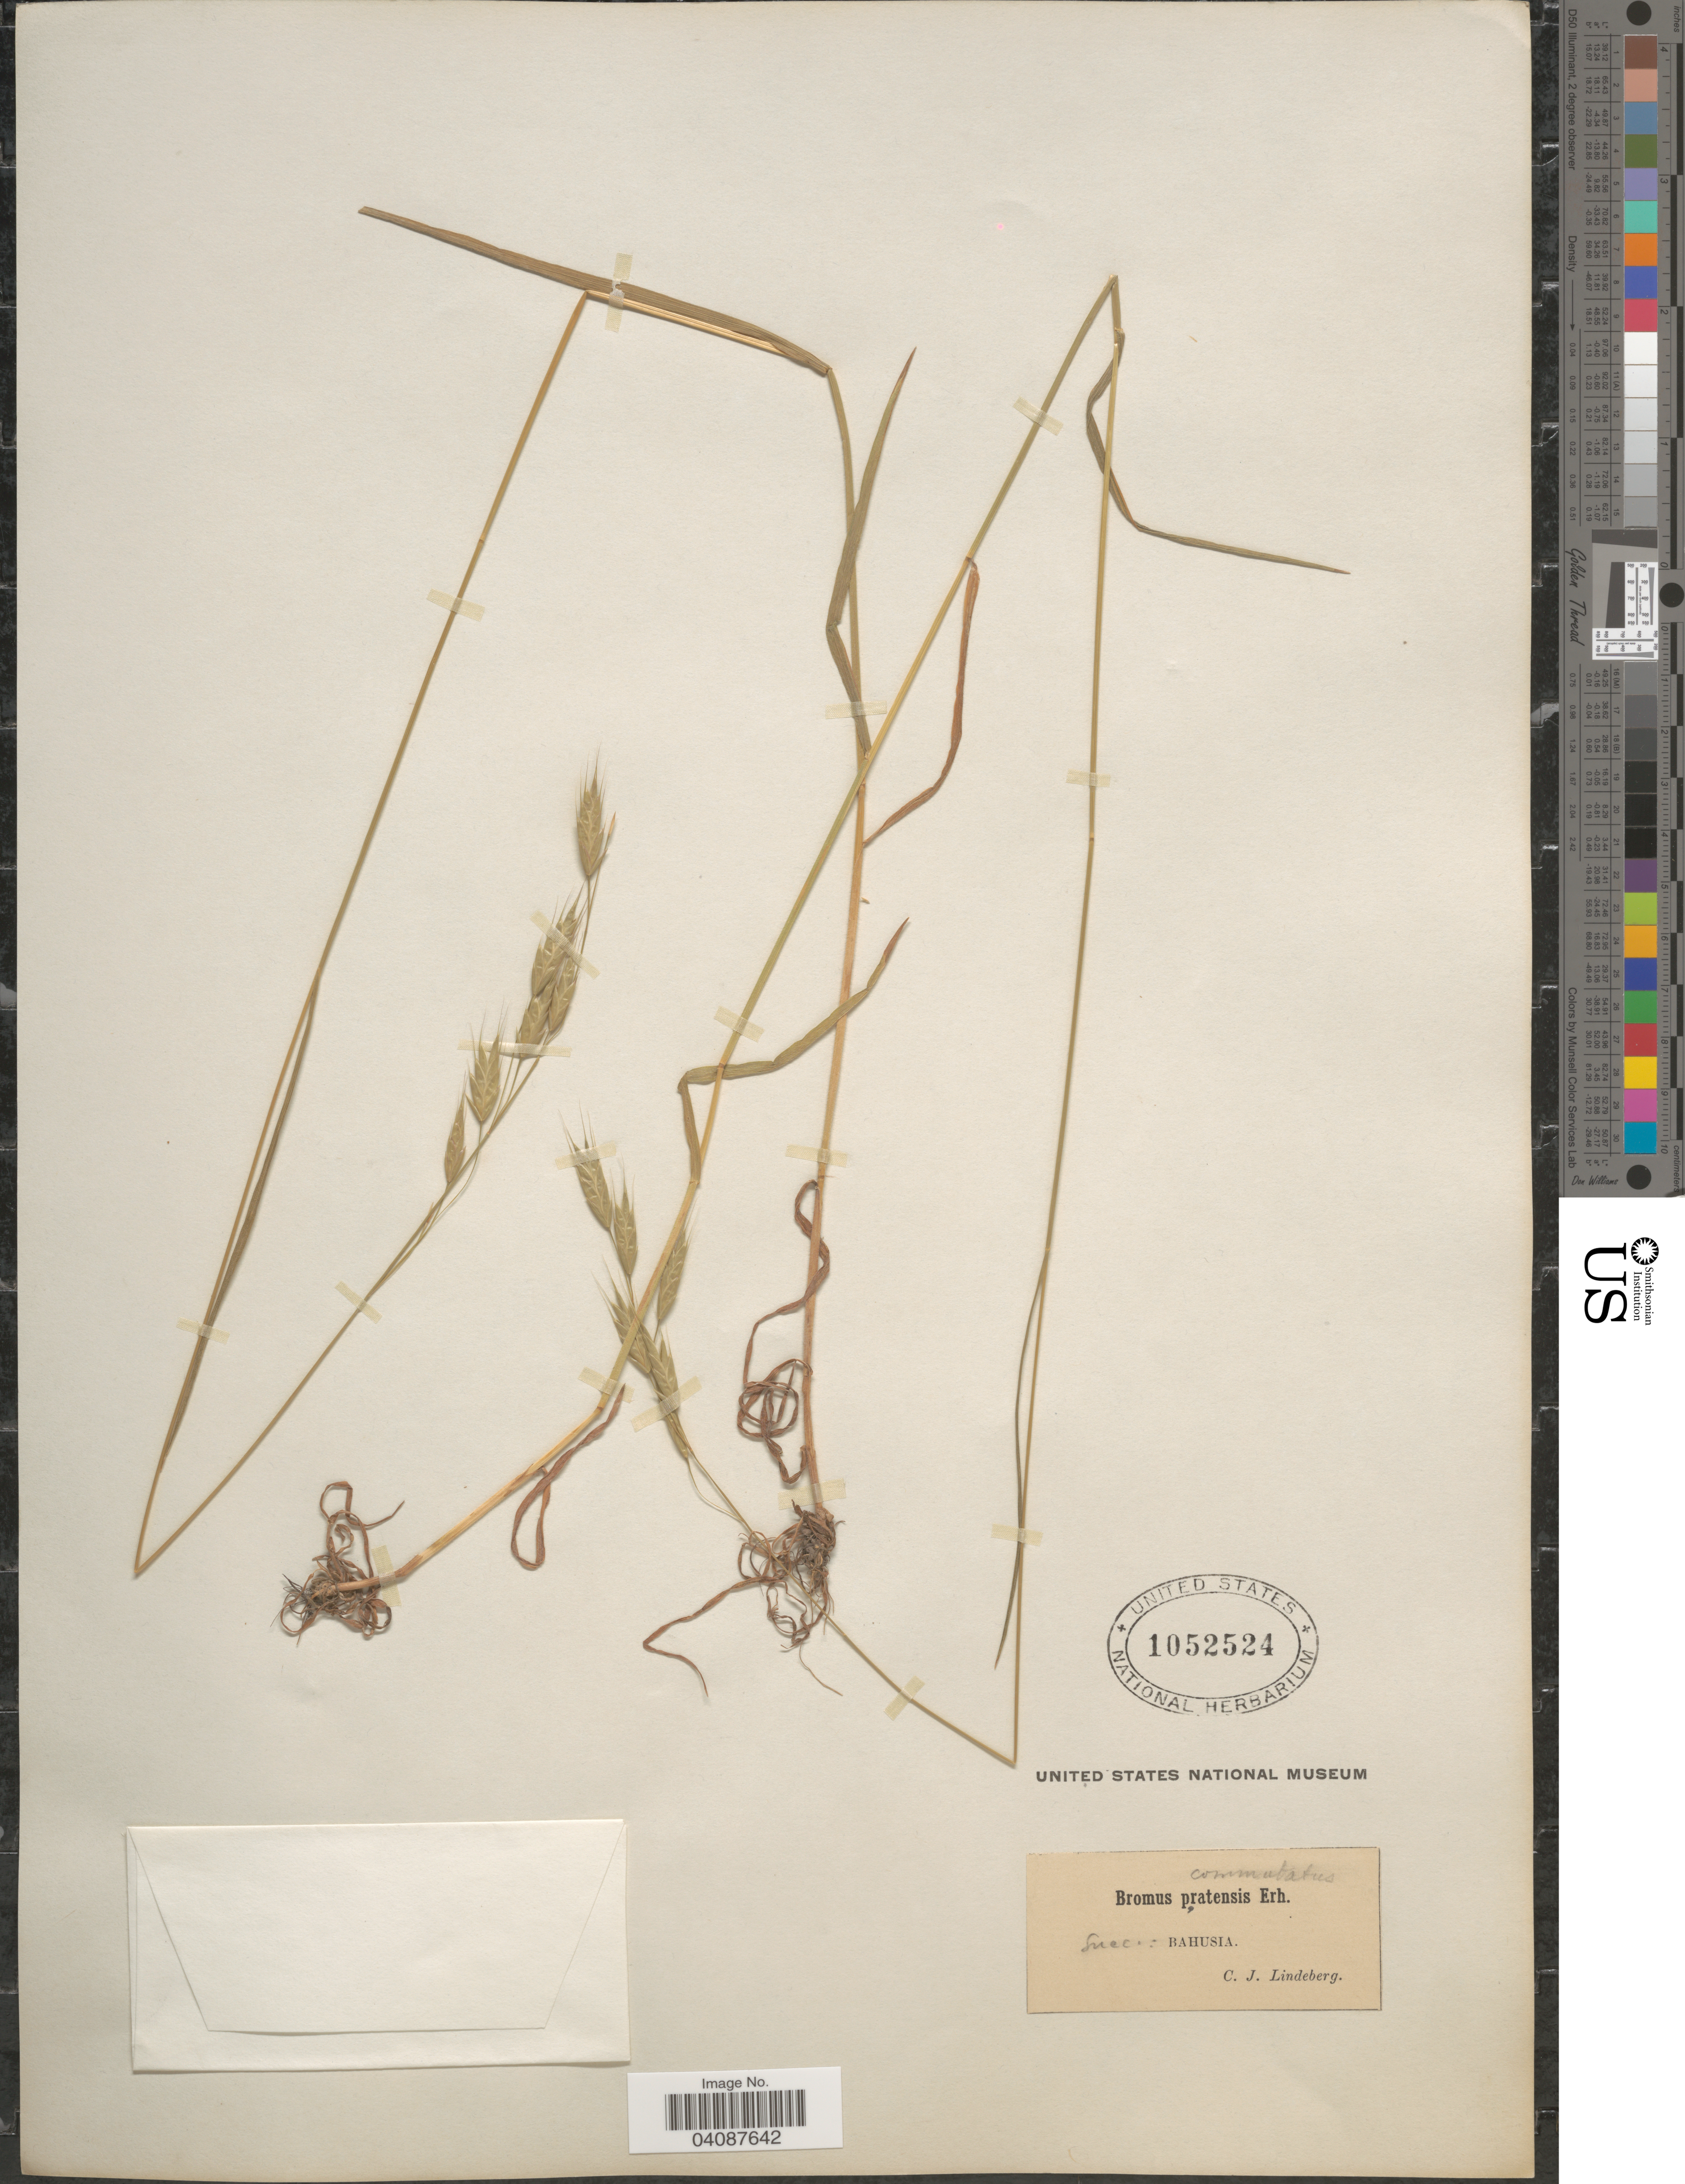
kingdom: Plantae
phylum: Tracheophyta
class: Liliopsida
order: Poales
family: Poaceae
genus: Bromus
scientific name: Bromus commutatus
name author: Schrad.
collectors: C. Lindeberg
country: Sweden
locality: Suec.: Bahusia.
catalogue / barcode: US 1052524